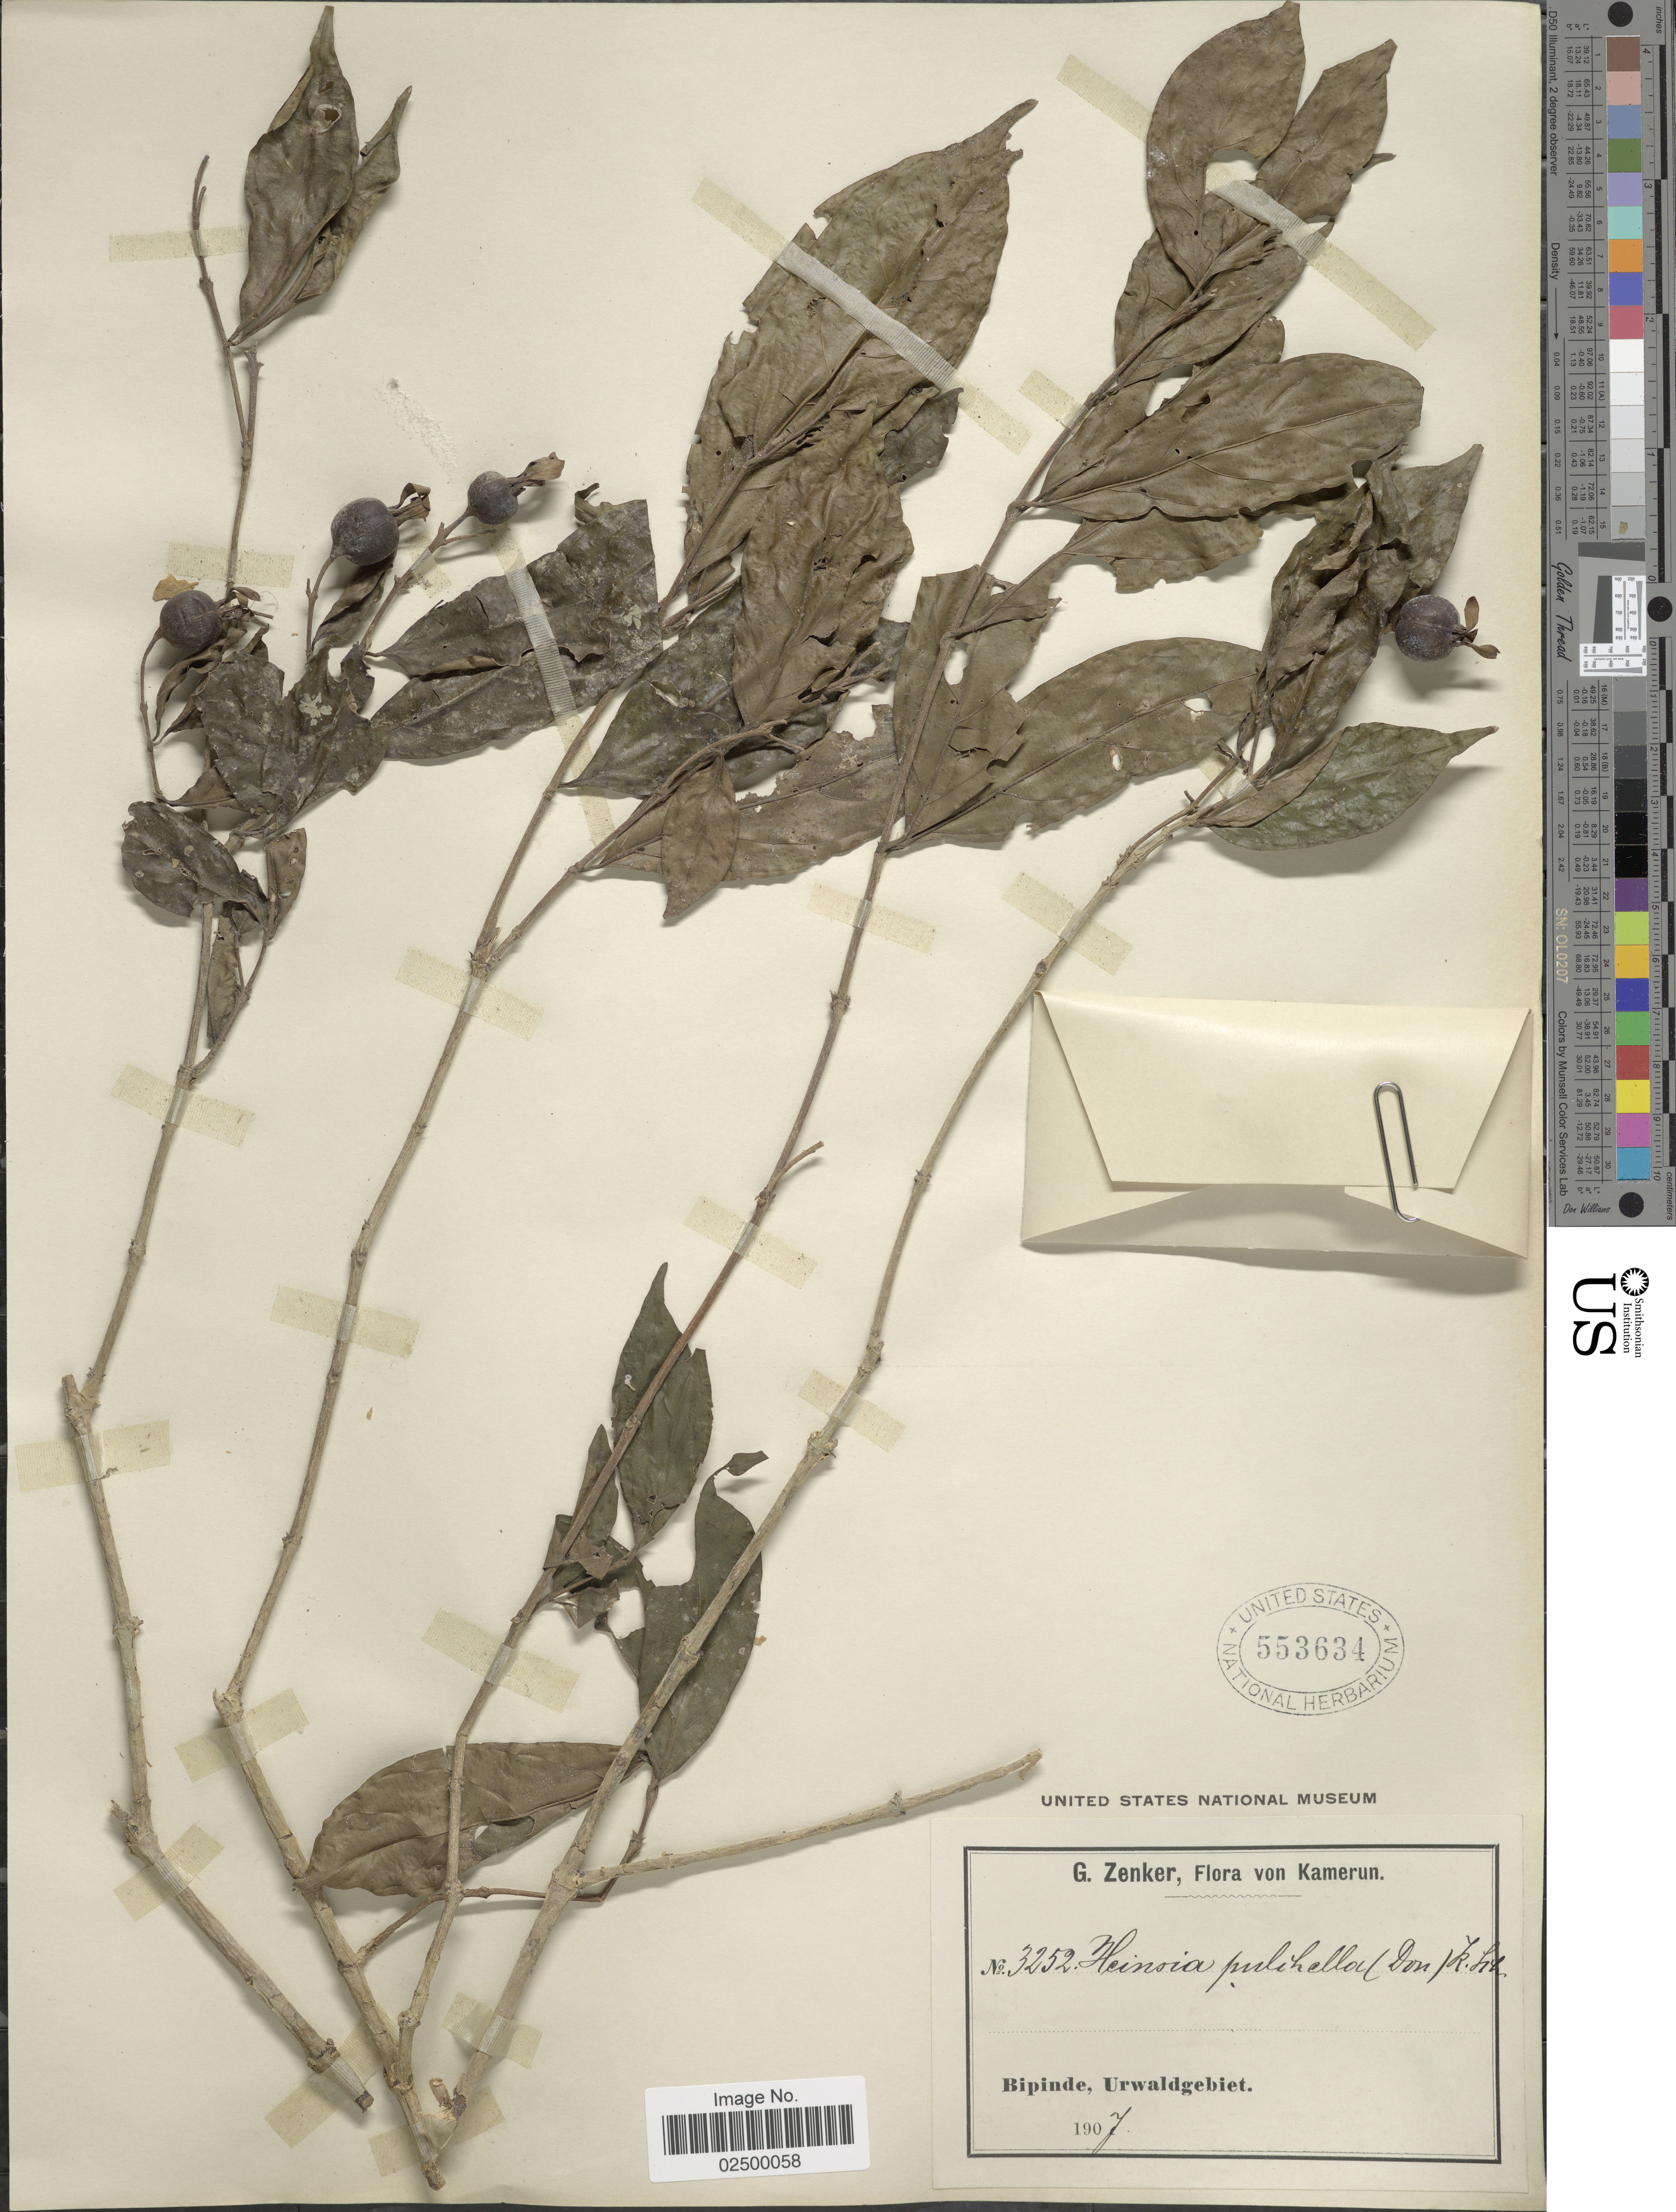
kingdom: Plantae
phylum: Tracheophyta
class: Magnoliopsida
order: Gentianales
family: Rubiaceae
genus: Heinsia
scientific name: Heinsia pulchella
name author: K. Schum.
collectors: G. A. Zenker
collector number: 3252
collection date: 1907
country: Cameroon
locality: Kamerun, Bipinde, Urwaldgebiet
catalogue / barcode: US 553634